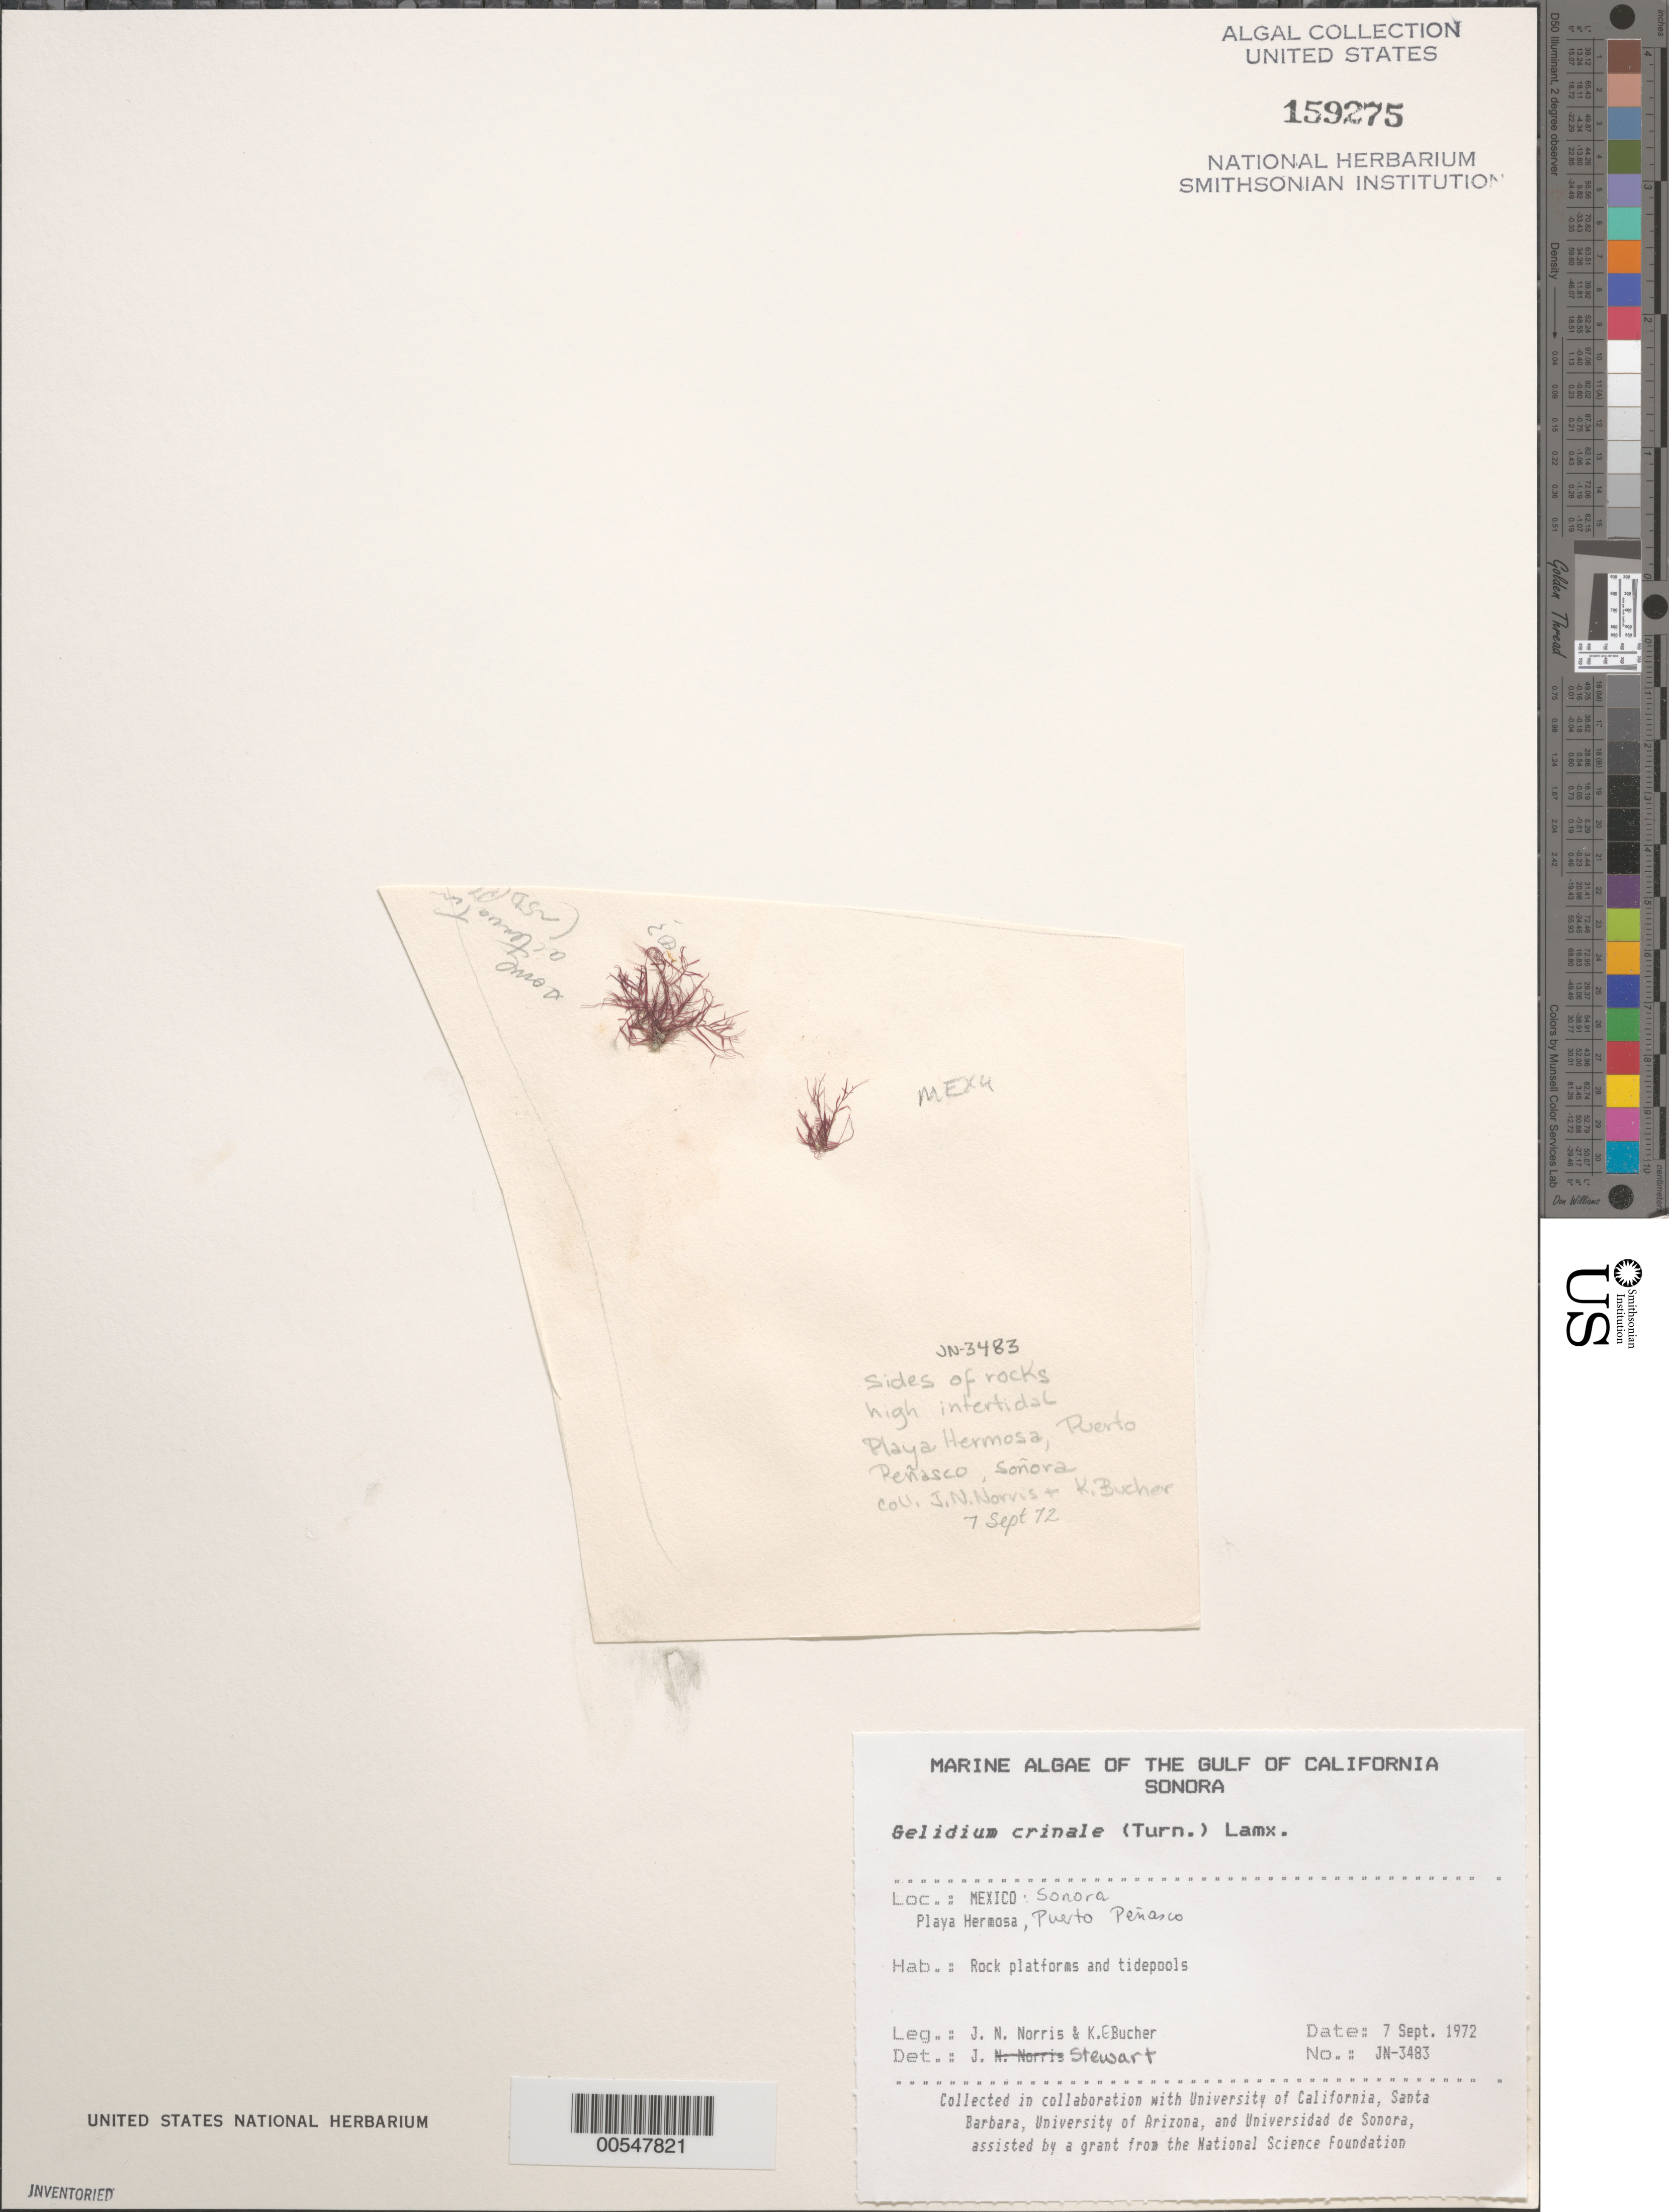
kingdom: Plantae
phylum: Rhodophyta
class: Florideophyceae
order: Gelidiales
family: Gelidiaceae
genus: Gelidium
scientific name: Gelidium crinale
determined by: Stewart, J.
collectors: J. N. Norris & K. E. Bucher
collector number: JN-3483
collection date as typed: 07 Sep 1972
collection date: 1972-09-07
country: Mexico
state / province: Sonora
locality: Playa Hermosa, Puerto Penasco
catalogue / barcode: US 159275